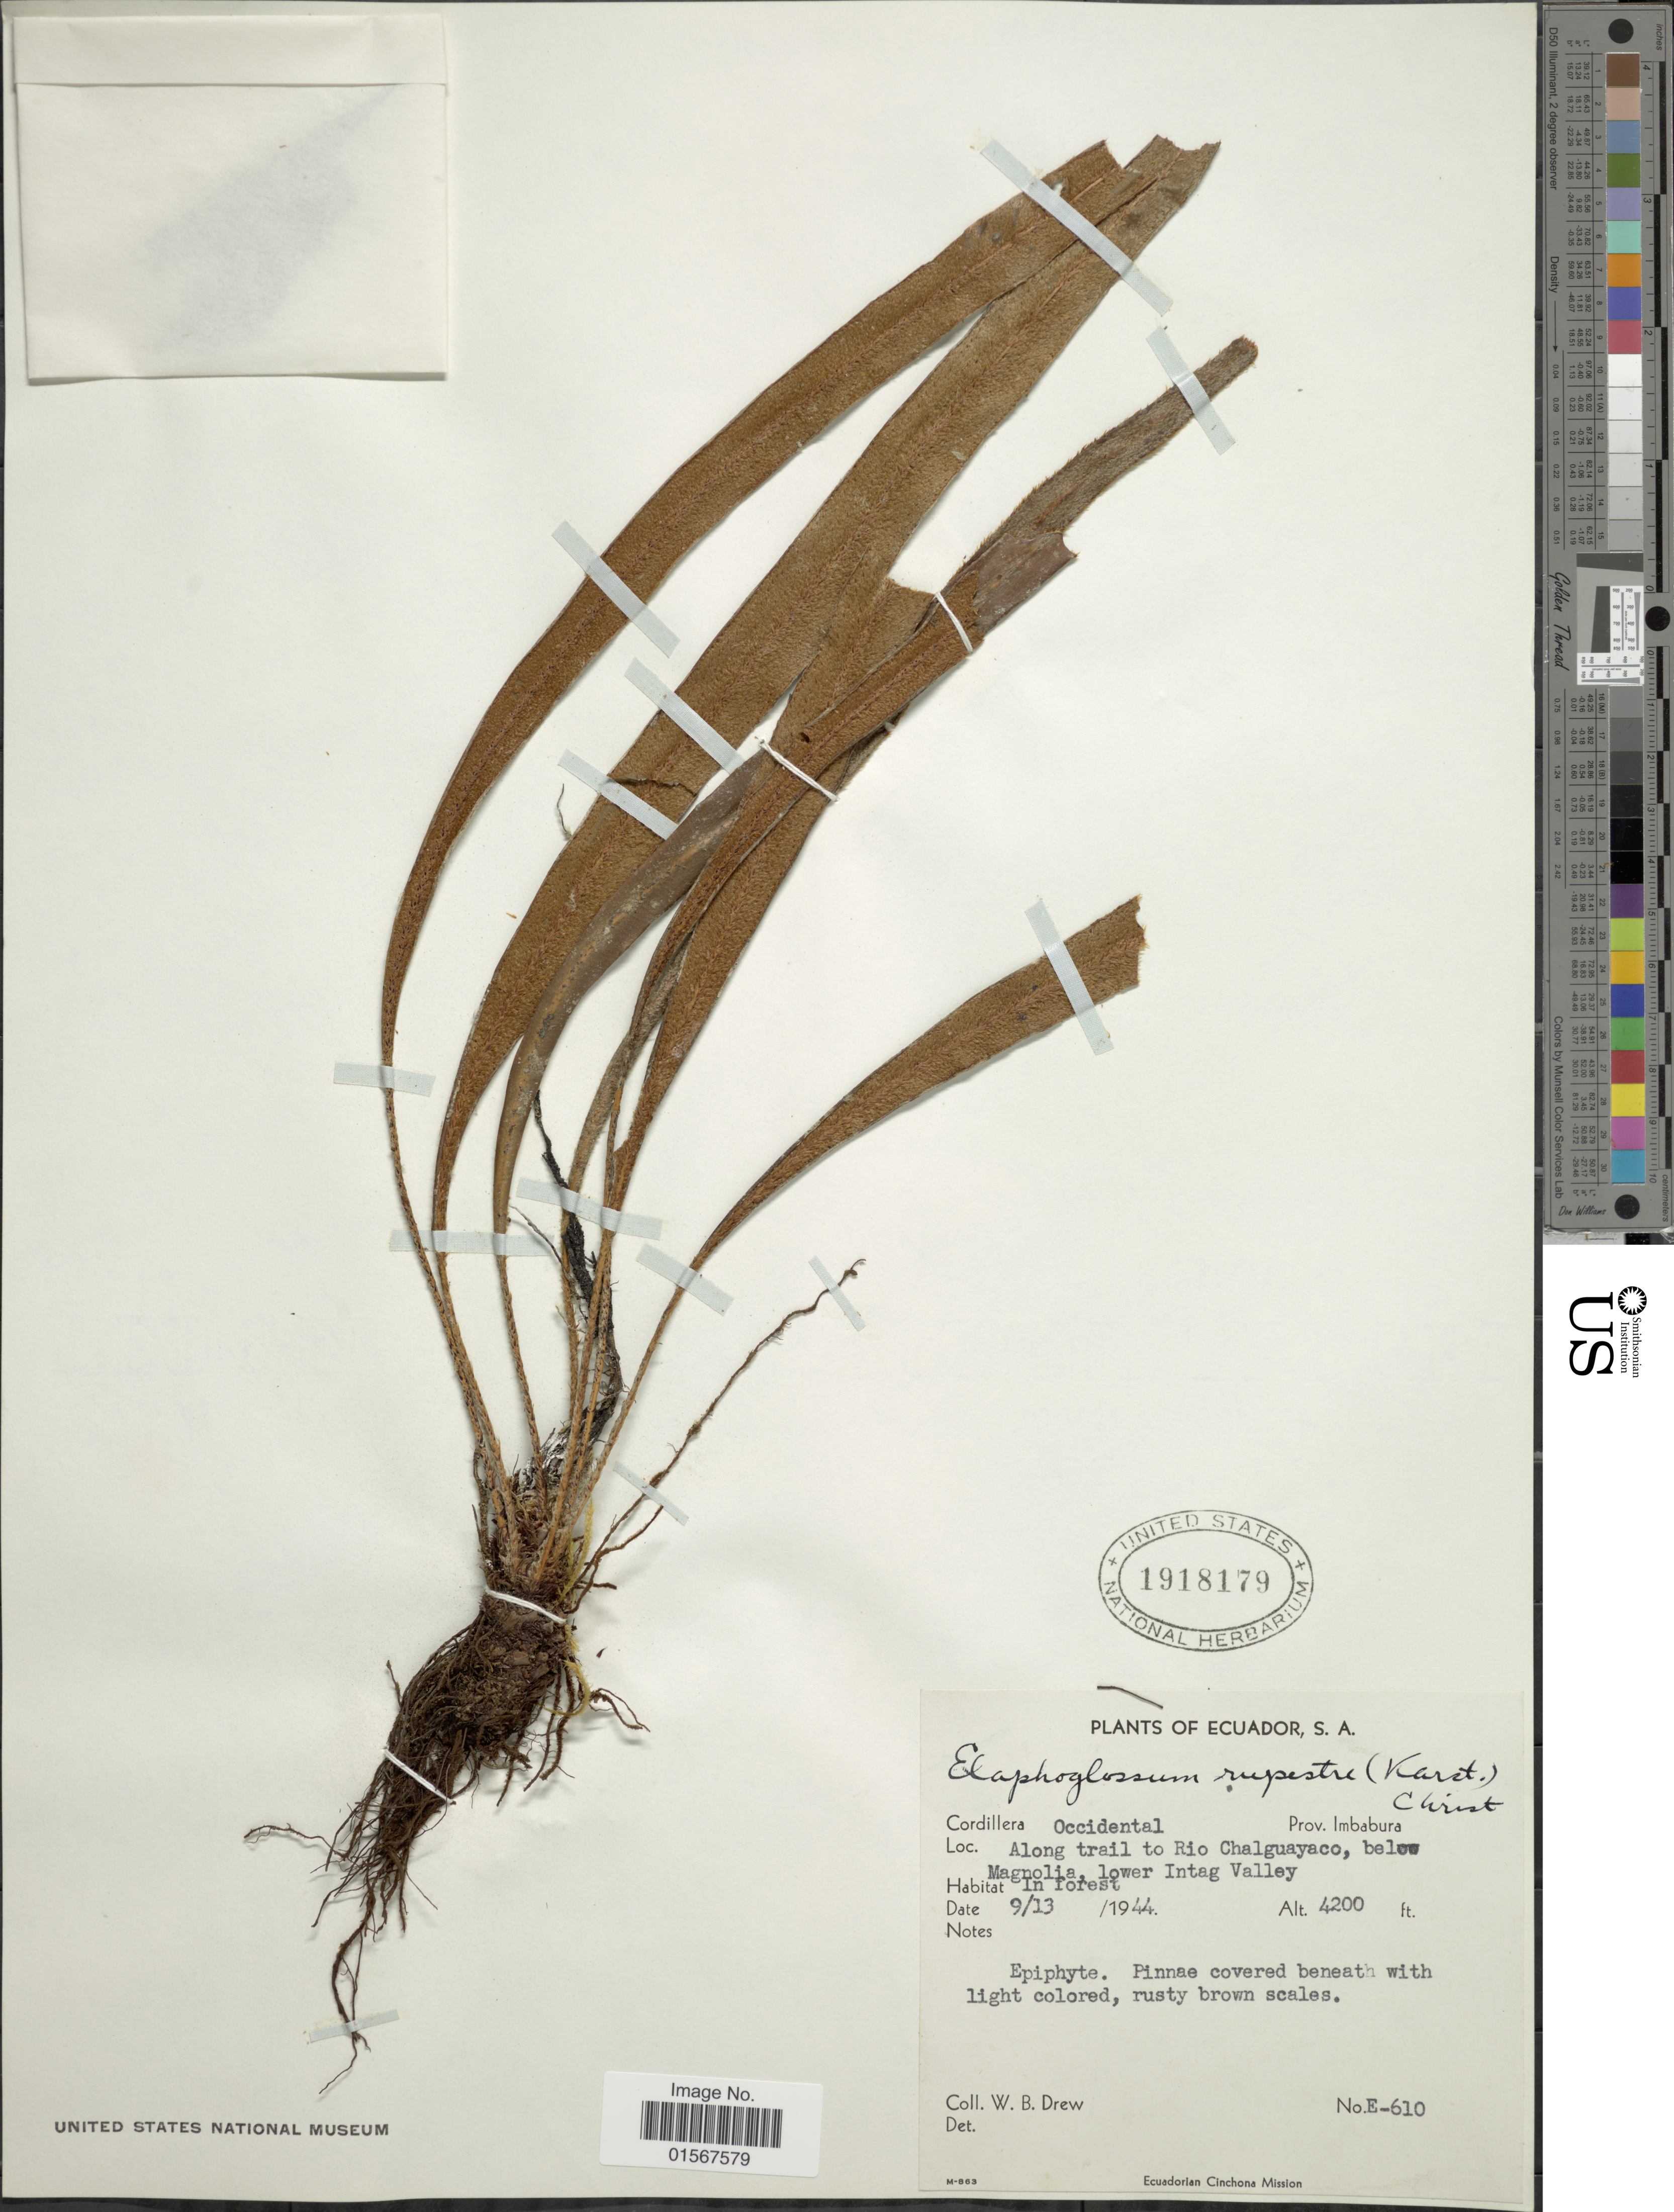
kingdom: Plantae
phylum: Tracheophyta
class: Polypodiopsida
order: Polypodiales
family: Dryopteridaceae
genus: Elaphoglossum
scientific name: Elaphoglossum rupestre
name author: (H. Karst.) Christ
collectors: W. B. Drew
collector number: E-610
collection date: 1944-09-13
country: Ecuador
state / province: Imbabura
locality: Cordillera Occidental, Prov. Imbabura, along trail to Rio Chalguayaco, below Magnolia, lower Intag Valley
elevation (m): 1280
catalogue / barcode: US 1918179